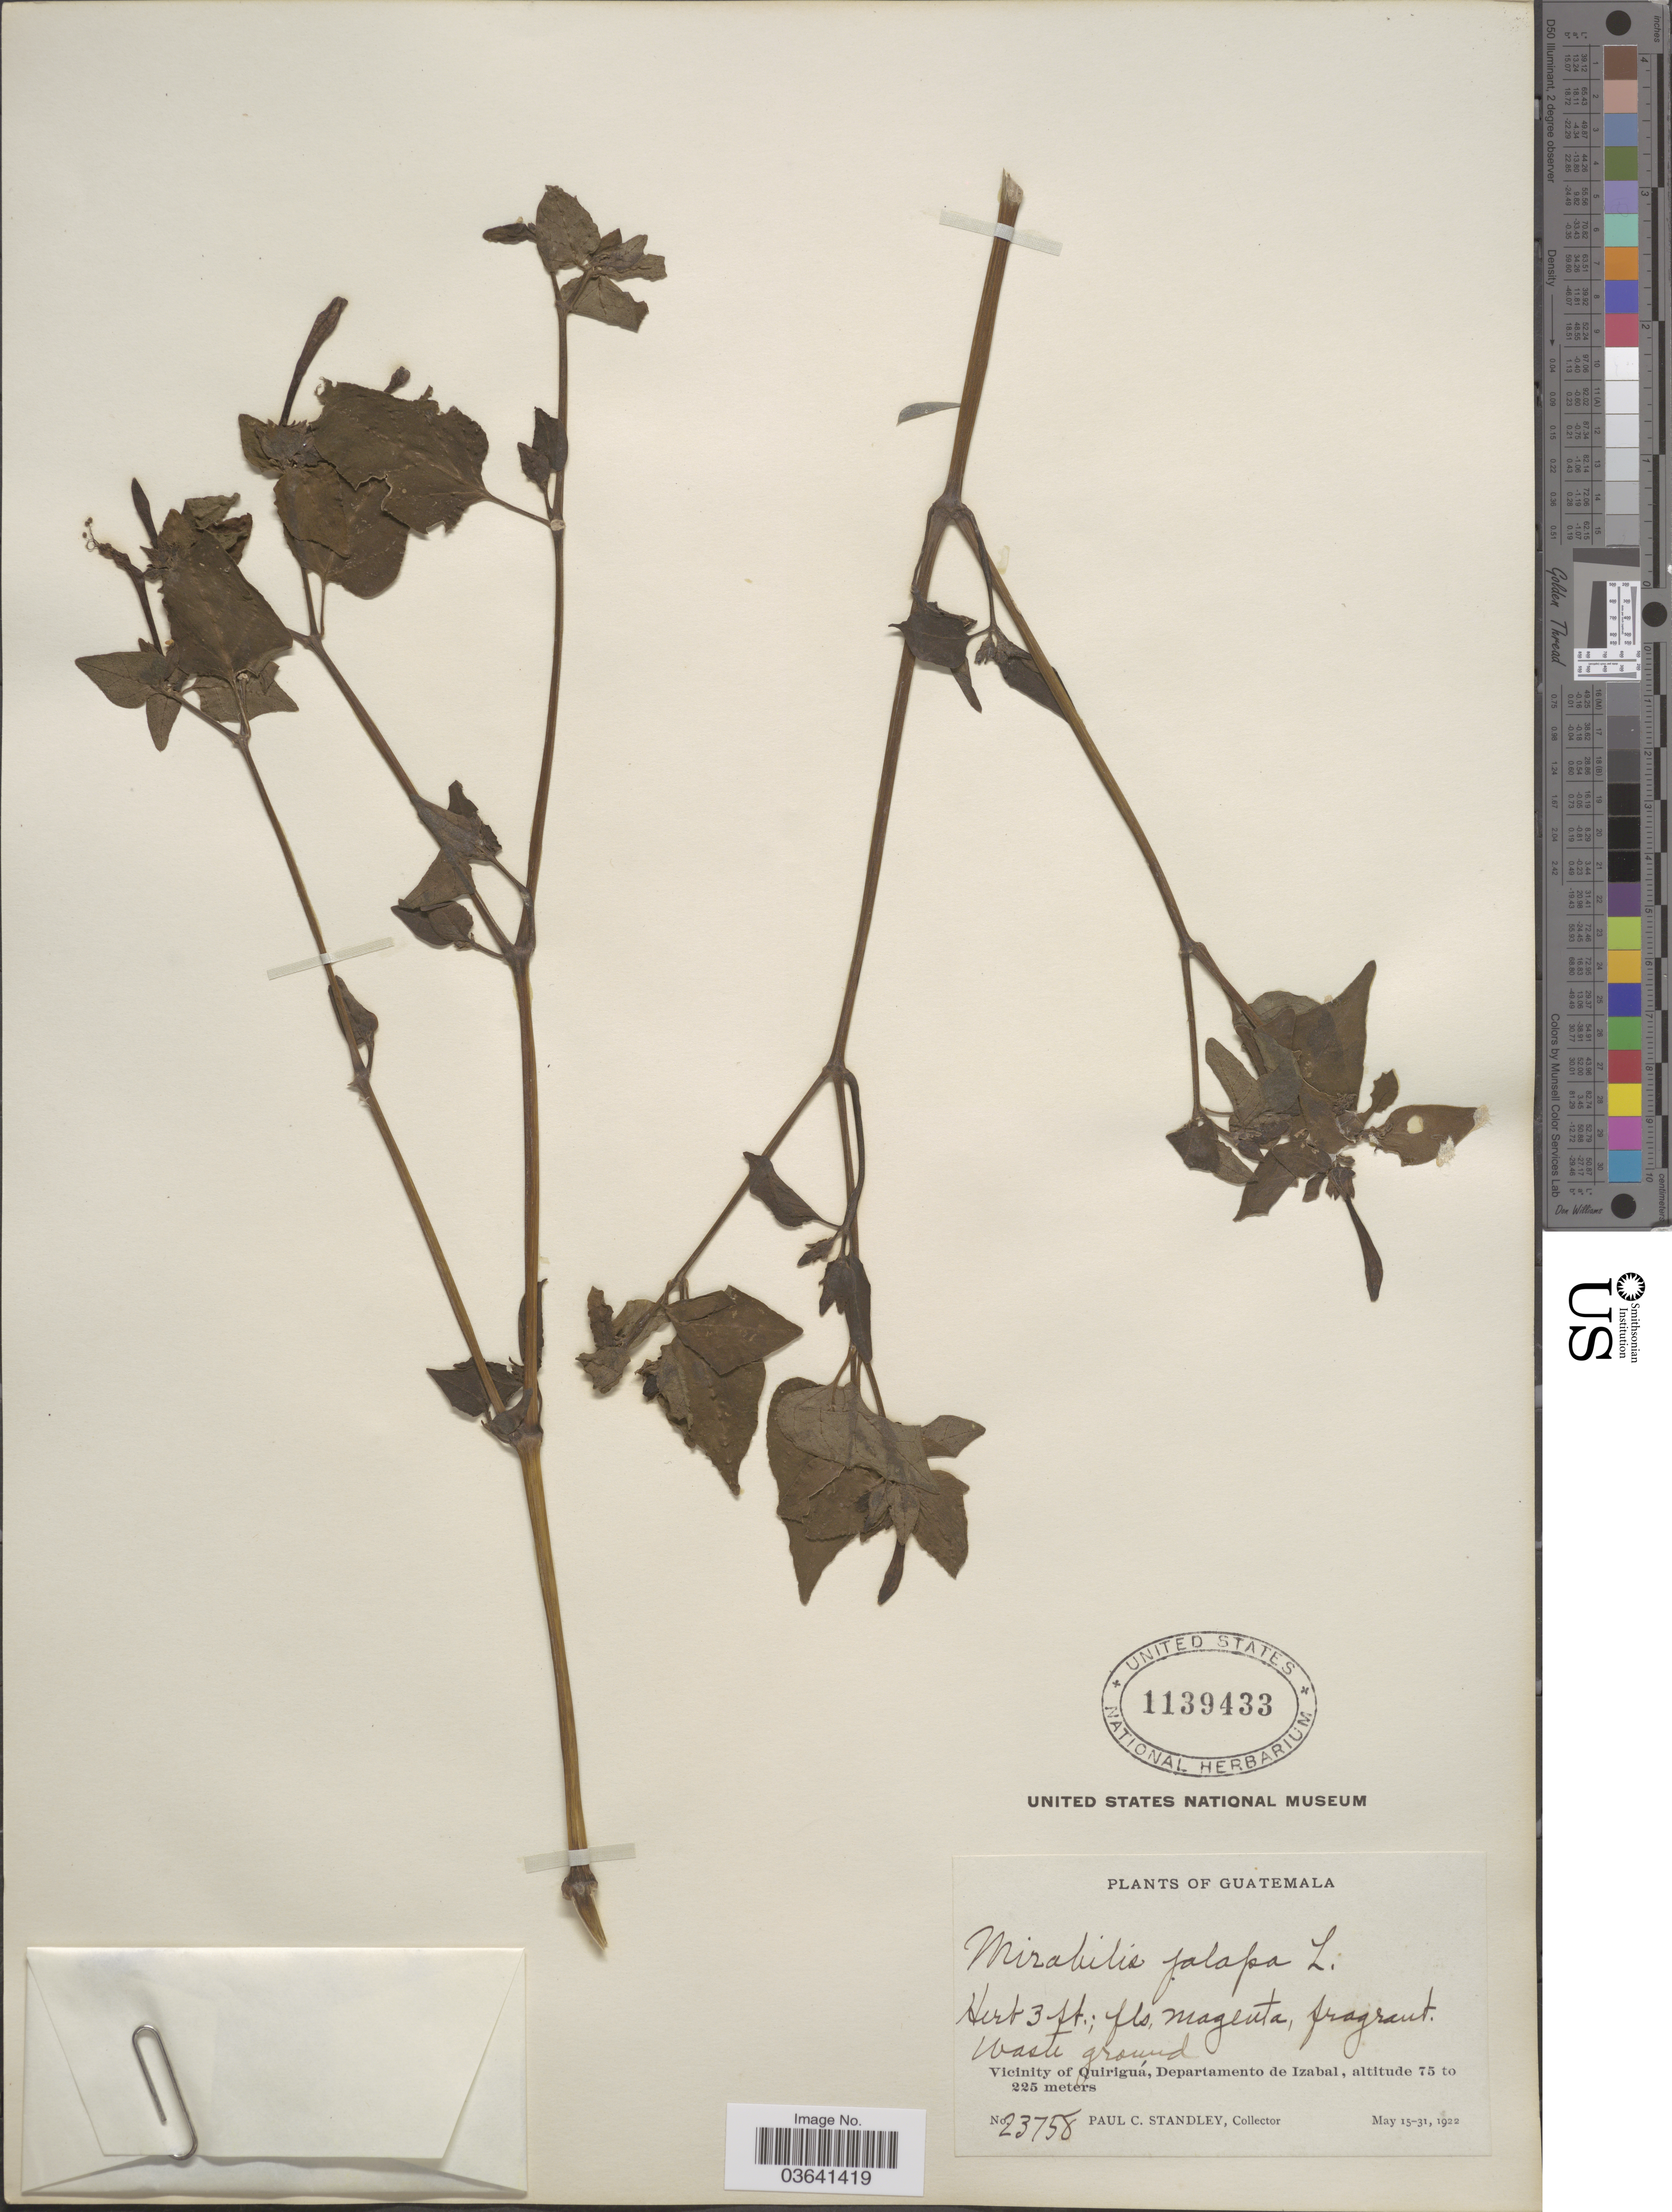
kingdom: Plantae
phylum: Tracheophyta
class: Magnoliopsida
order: Caryophyllales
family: Nyctaginaceae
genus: Mirabilis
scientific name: Mirabilis jalapa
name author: L.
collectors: P. C. Standley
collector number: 23758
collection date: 1922-05-15/1922-05-31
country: Guatemala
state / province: Izabal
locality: Vicinity of Quiriguá, Departamento de Izabal.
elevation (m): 75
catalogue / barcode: US 1139433